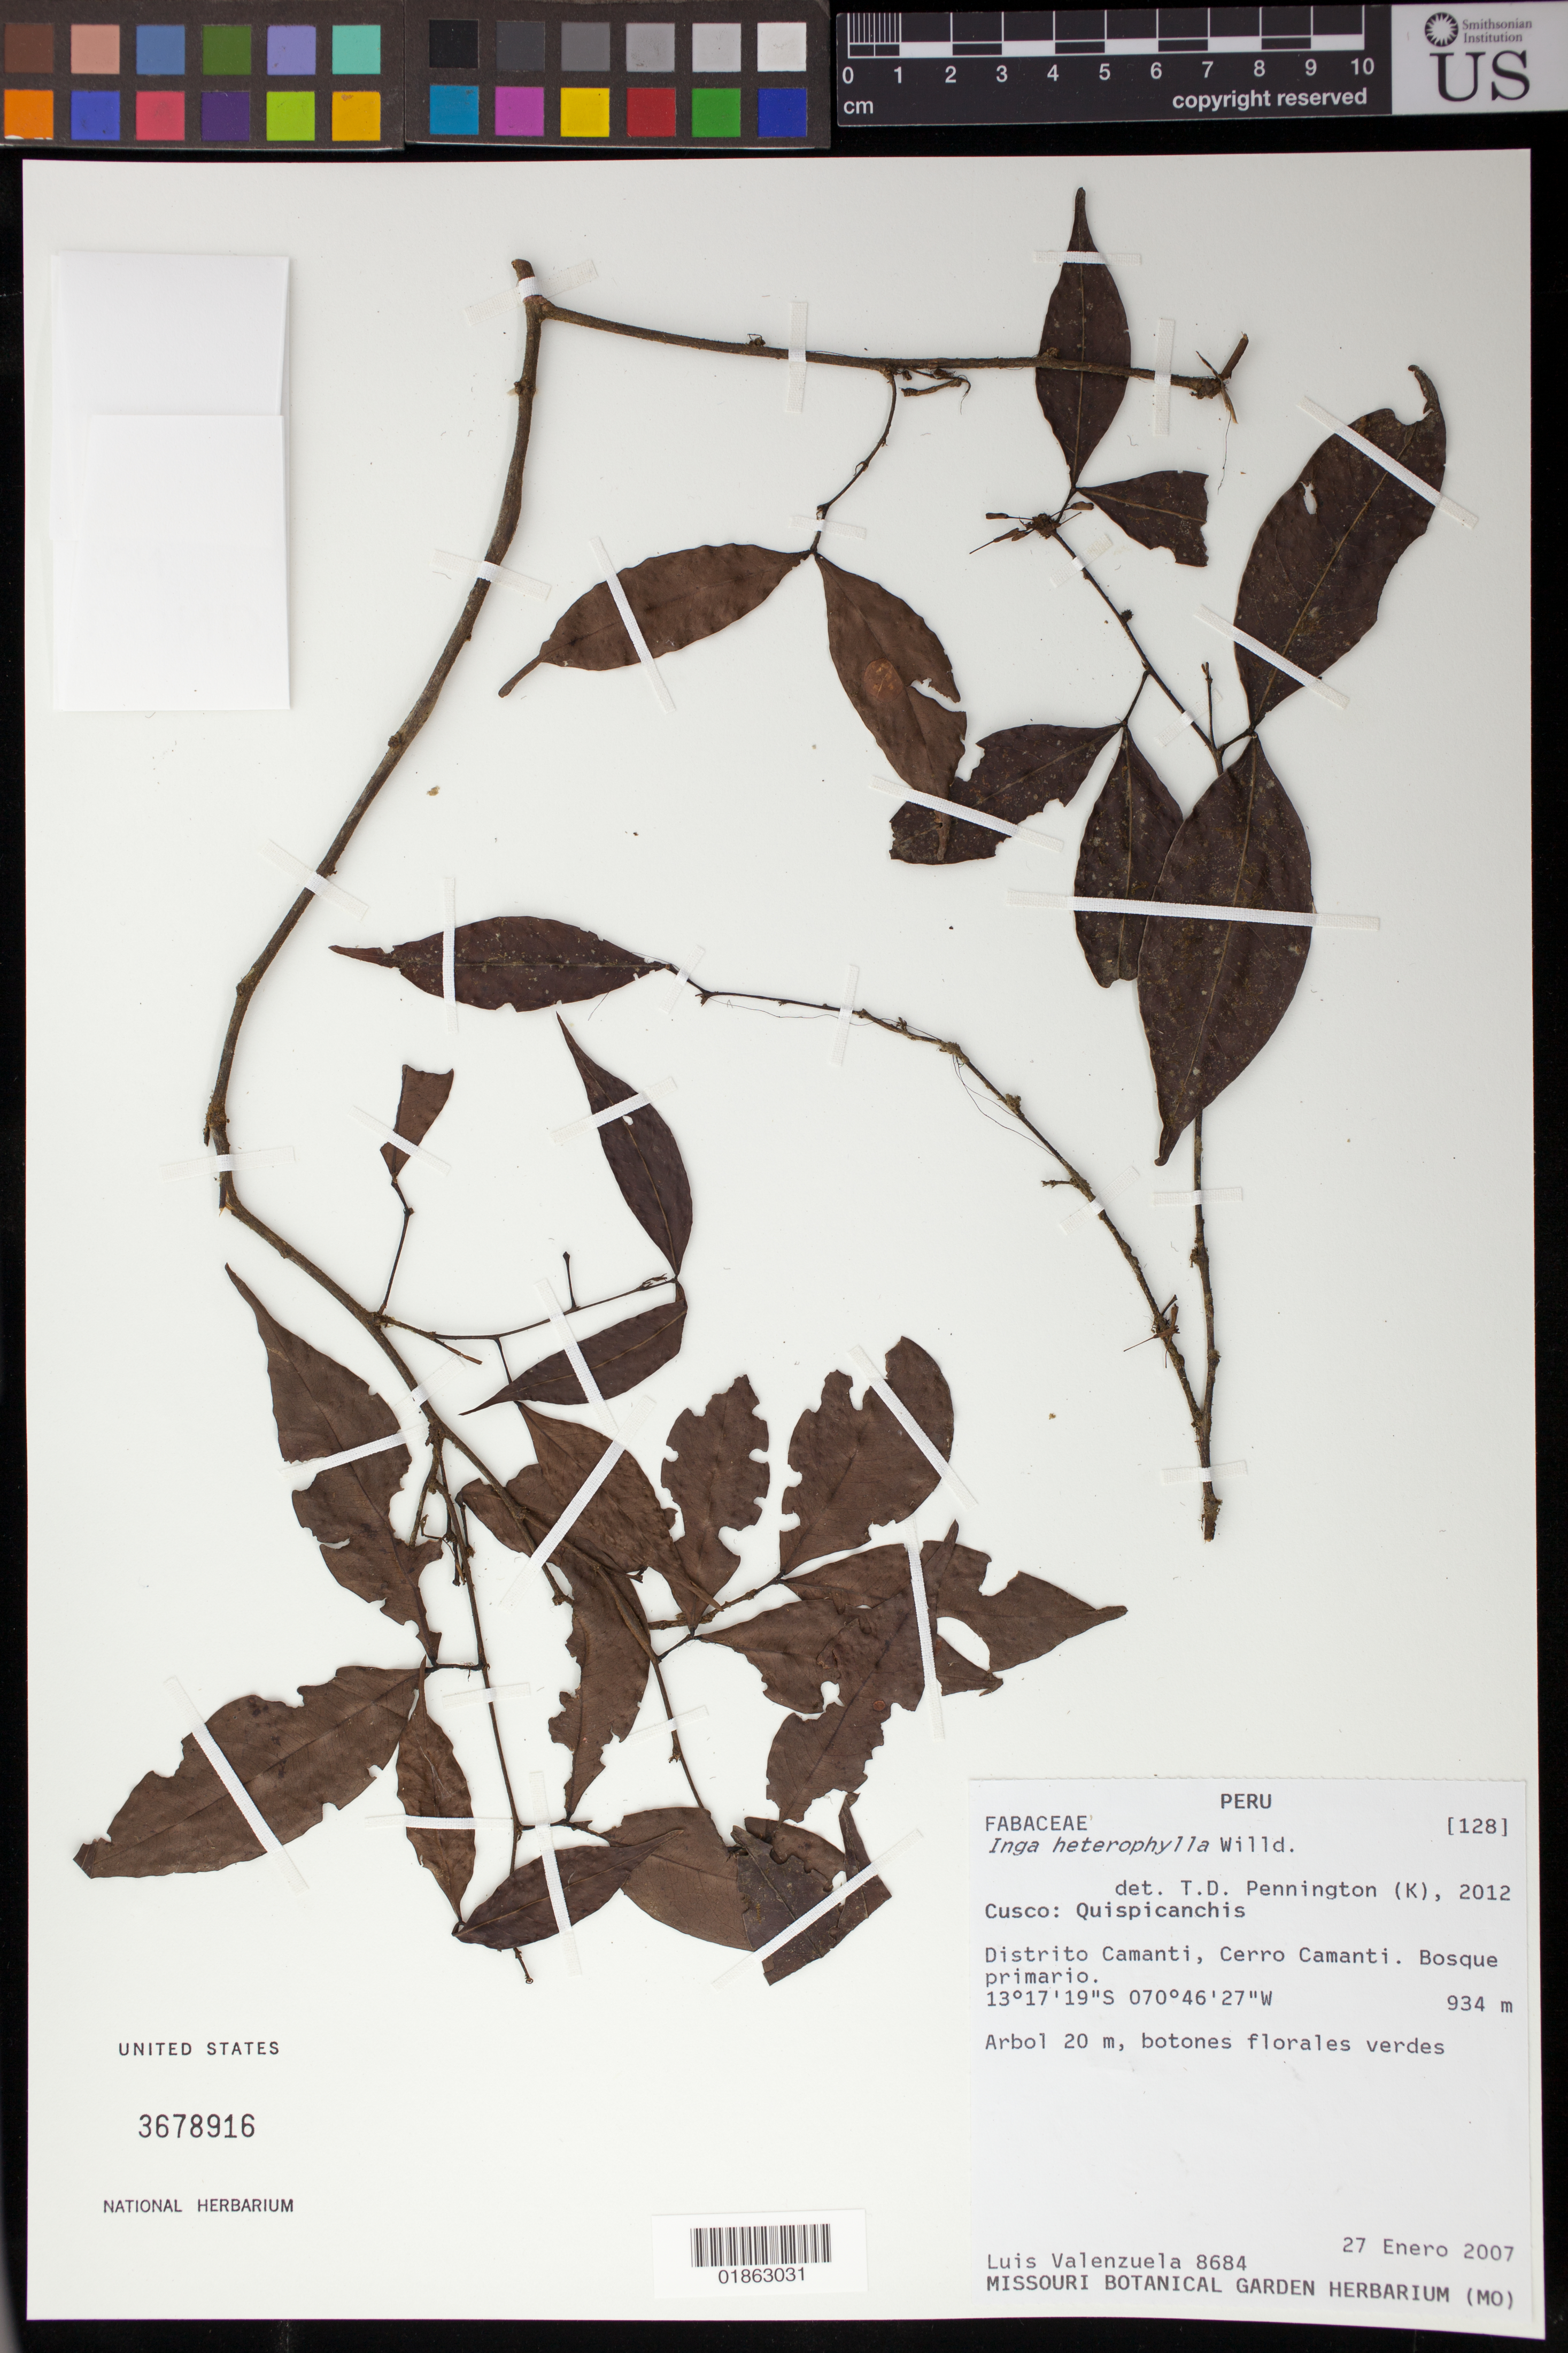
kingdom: Plantae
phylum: Tracheophyta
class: Magnoliopsida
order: Fabales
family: Fabaceae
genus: Inga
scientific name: Inga heterophylla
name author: Willd.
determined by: Pennington, T. D., (K)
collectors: L. Valenzuela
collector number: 8684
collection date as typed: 27 Enero 2007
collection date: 2007-01-27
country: Peru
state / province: Cusco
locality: Quispicanchis: Distrito Camanti, Cerro Camanti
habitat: Bosque primario.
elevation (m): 934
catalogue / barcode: US 3678916